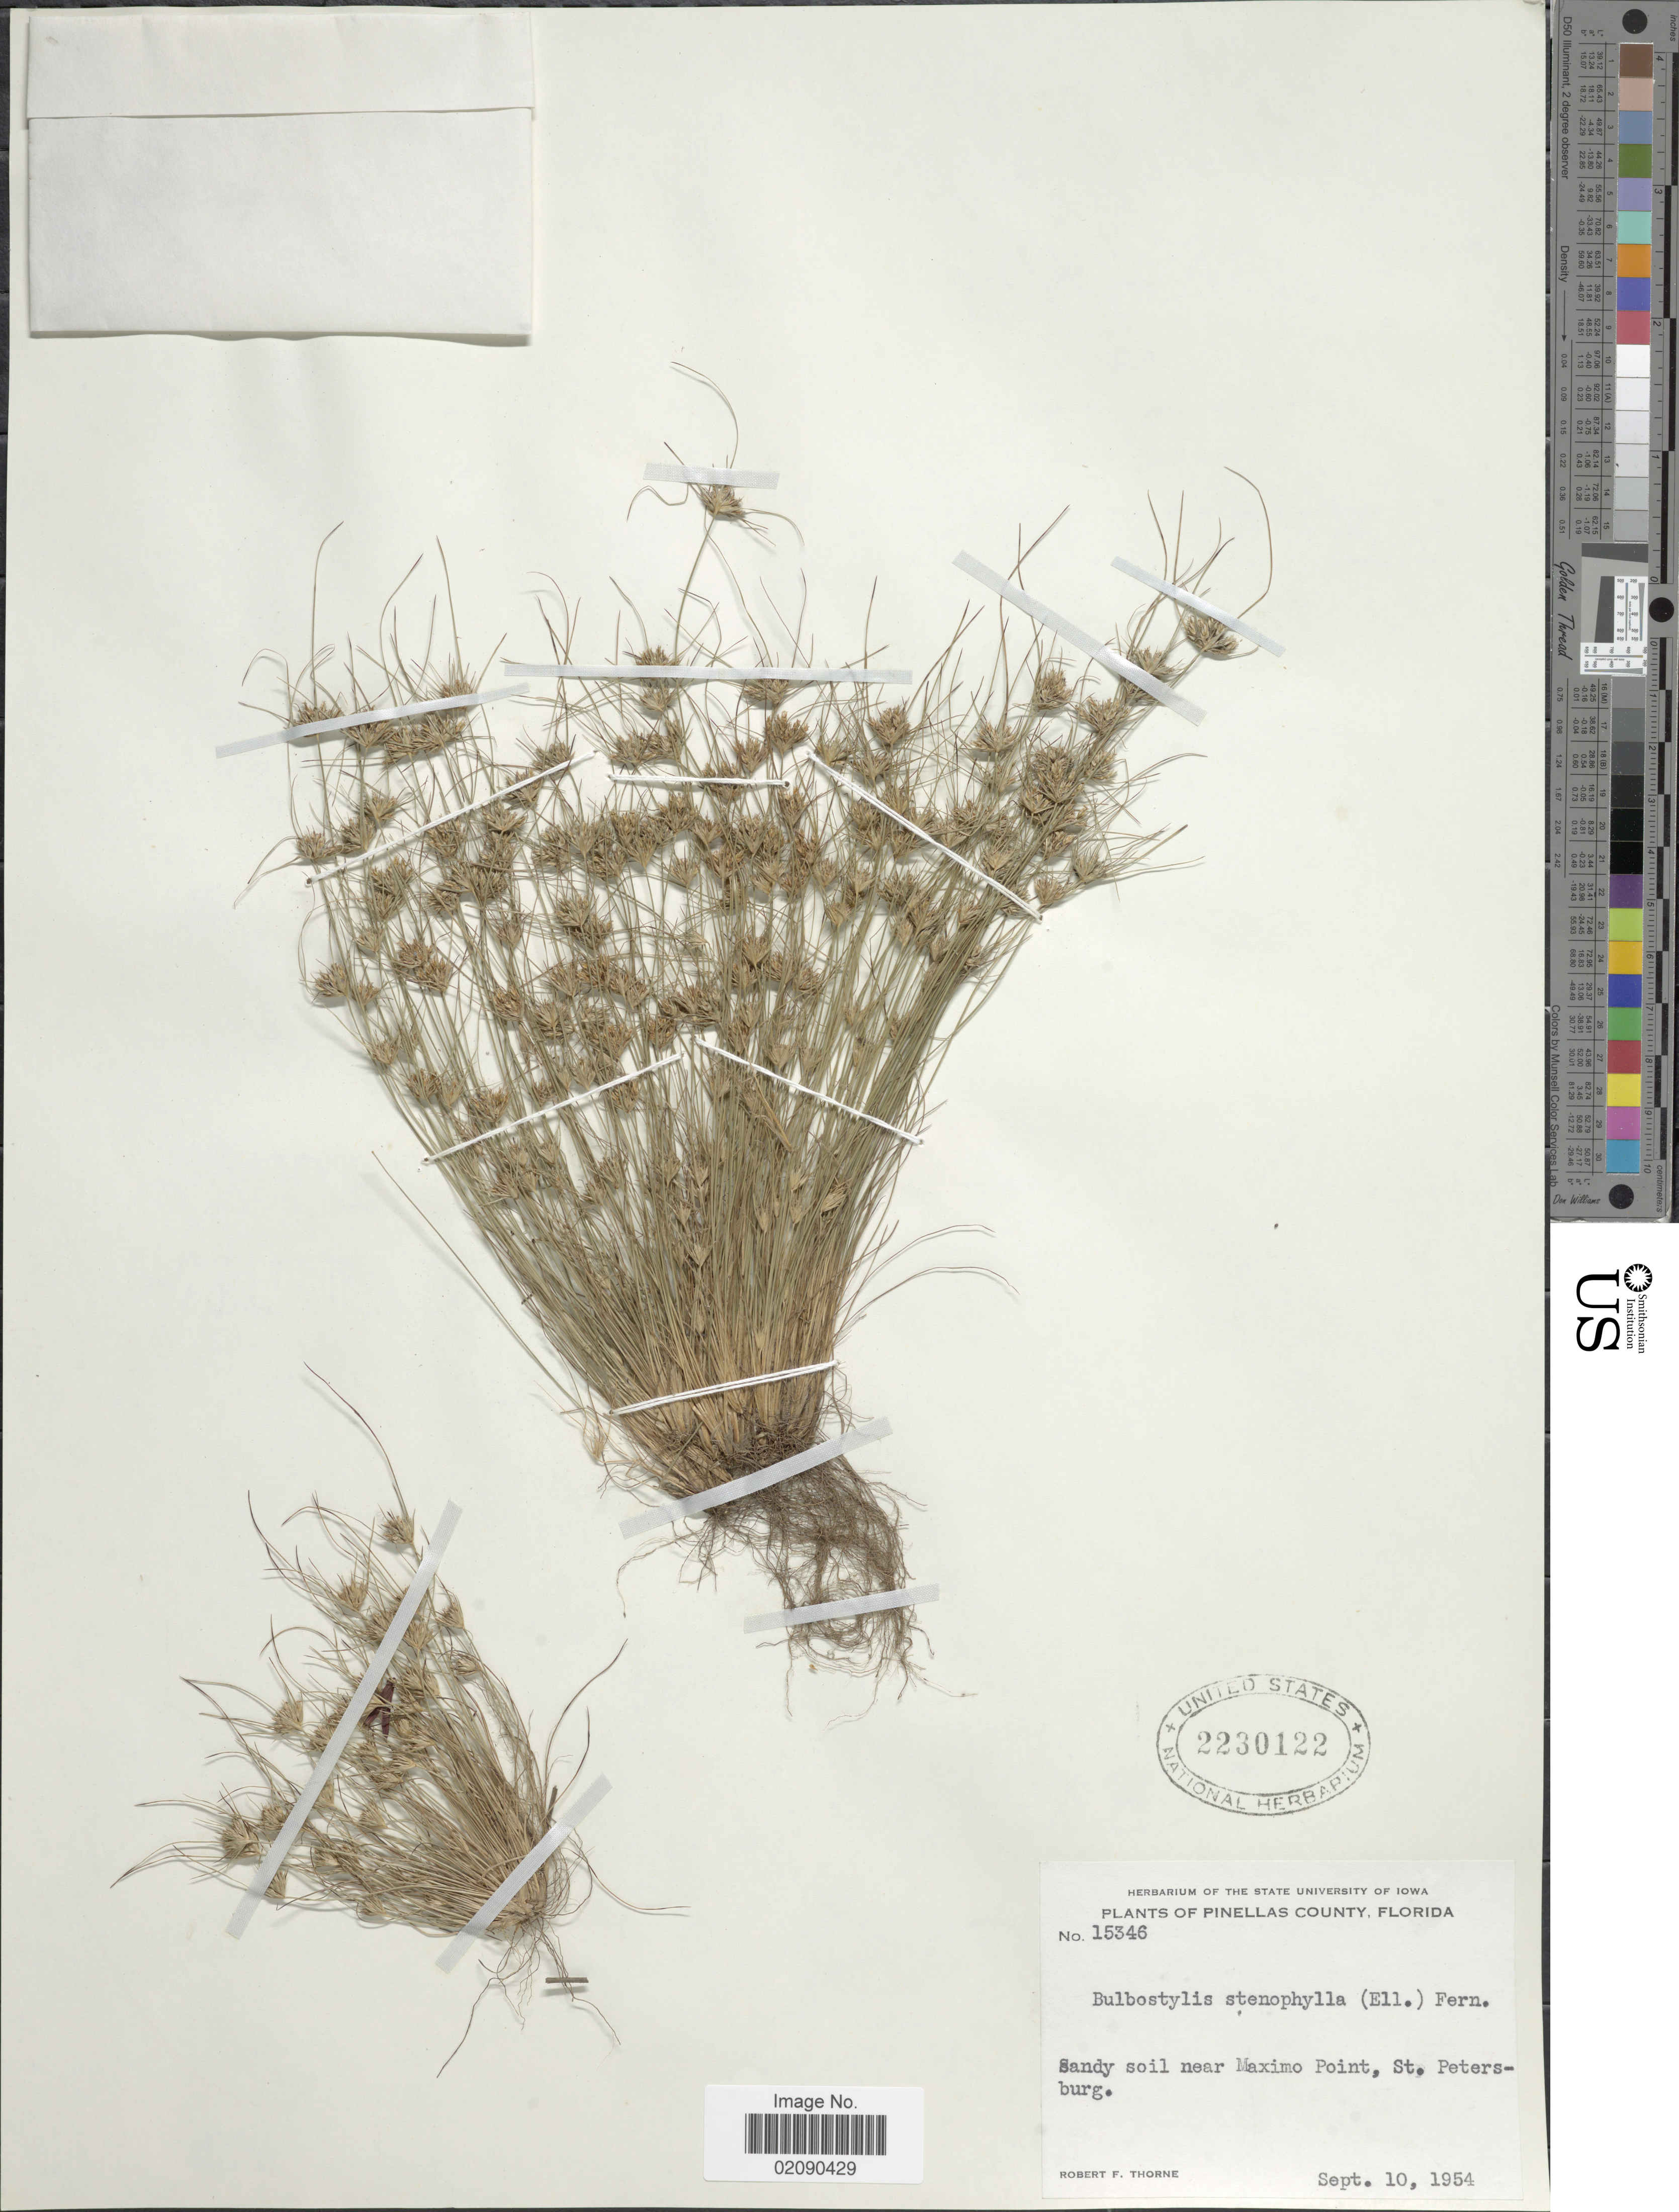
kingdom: Plantae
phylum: Tracheophyta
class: Liliopsida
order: Poales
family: Cyperaceae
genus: Bulbostylis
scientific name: Bulbostylis stenophylla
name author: (Elliott) C.B. Clarke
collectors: R. F. Thorne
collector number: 15346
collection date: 1954-09-10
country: United States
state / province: Florida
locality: Pinellas County, Sandy soil near Maximo Point, St Petersburg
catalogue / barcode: US 2230122